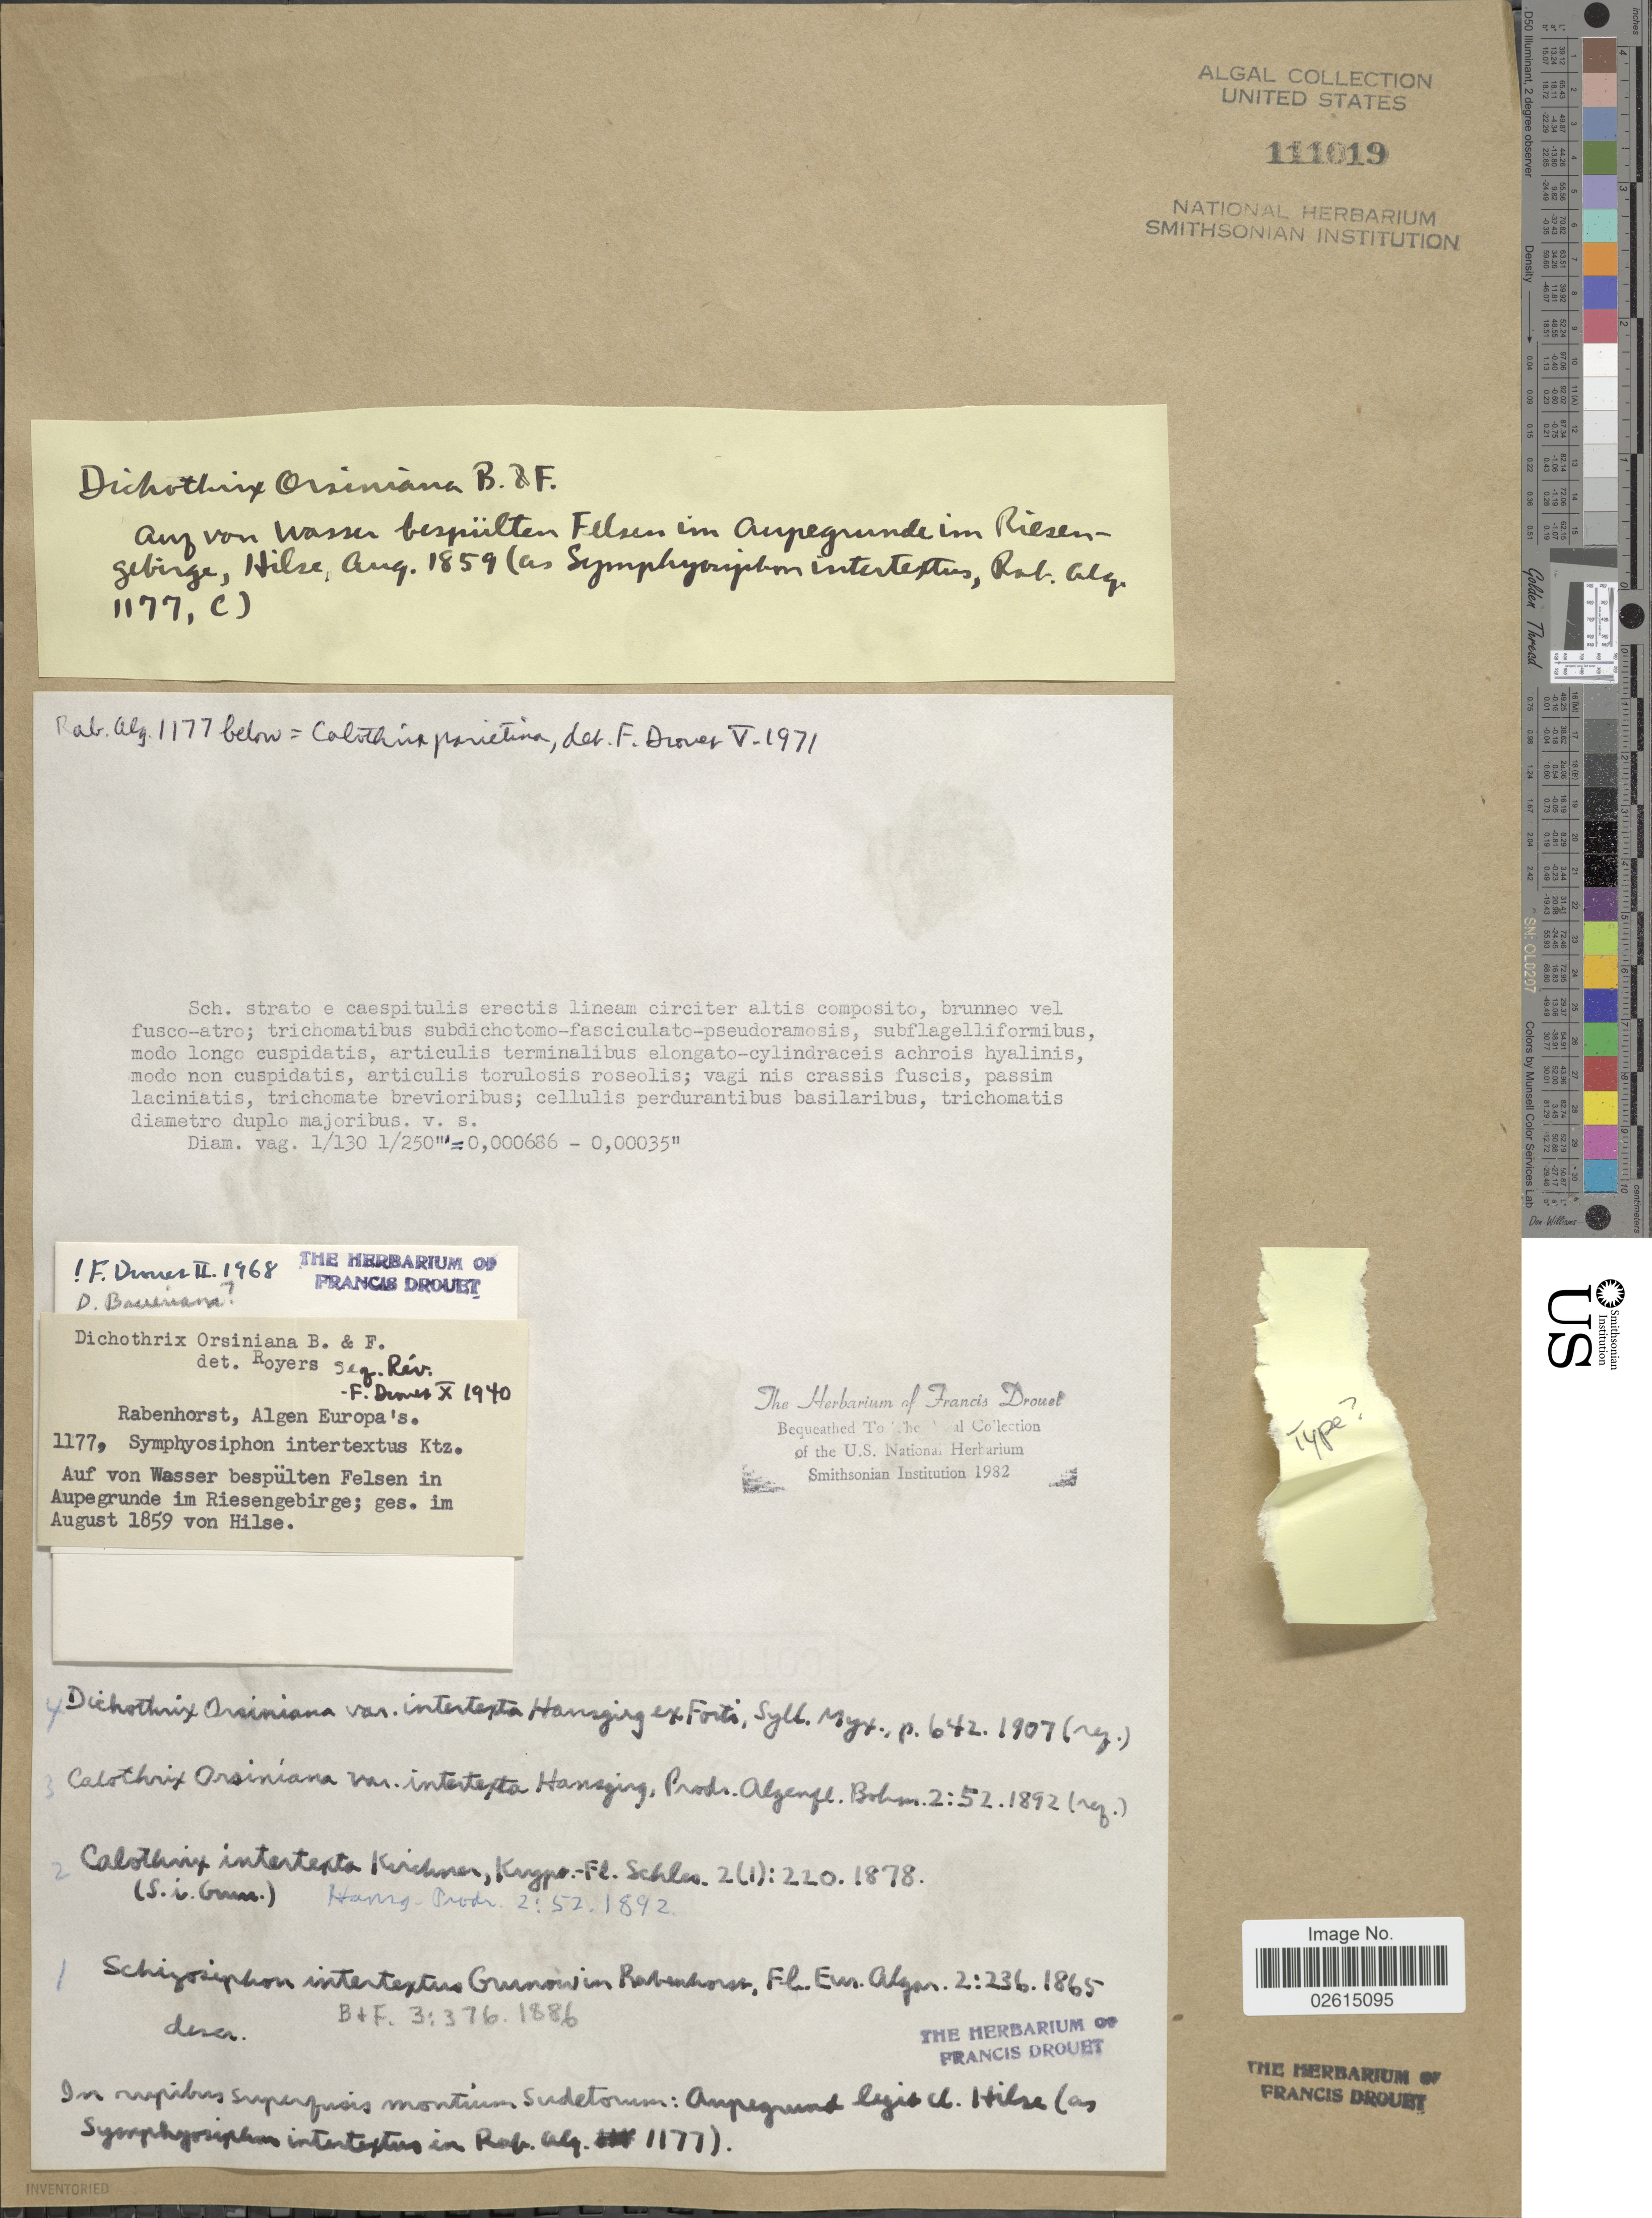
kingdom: Bacteria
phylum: Cyanobacteria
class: Cyanobacteriia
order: Cyanobacteriales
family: Rivulariaceae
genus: Calothrix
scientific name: Calothrix parietina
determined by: Drouet, F. E.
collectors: W. Hilse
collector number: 1177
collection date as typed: August 1859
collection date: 1859-08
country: Germany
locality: Riesengebirge, alpegrunde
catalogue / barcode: US 111019